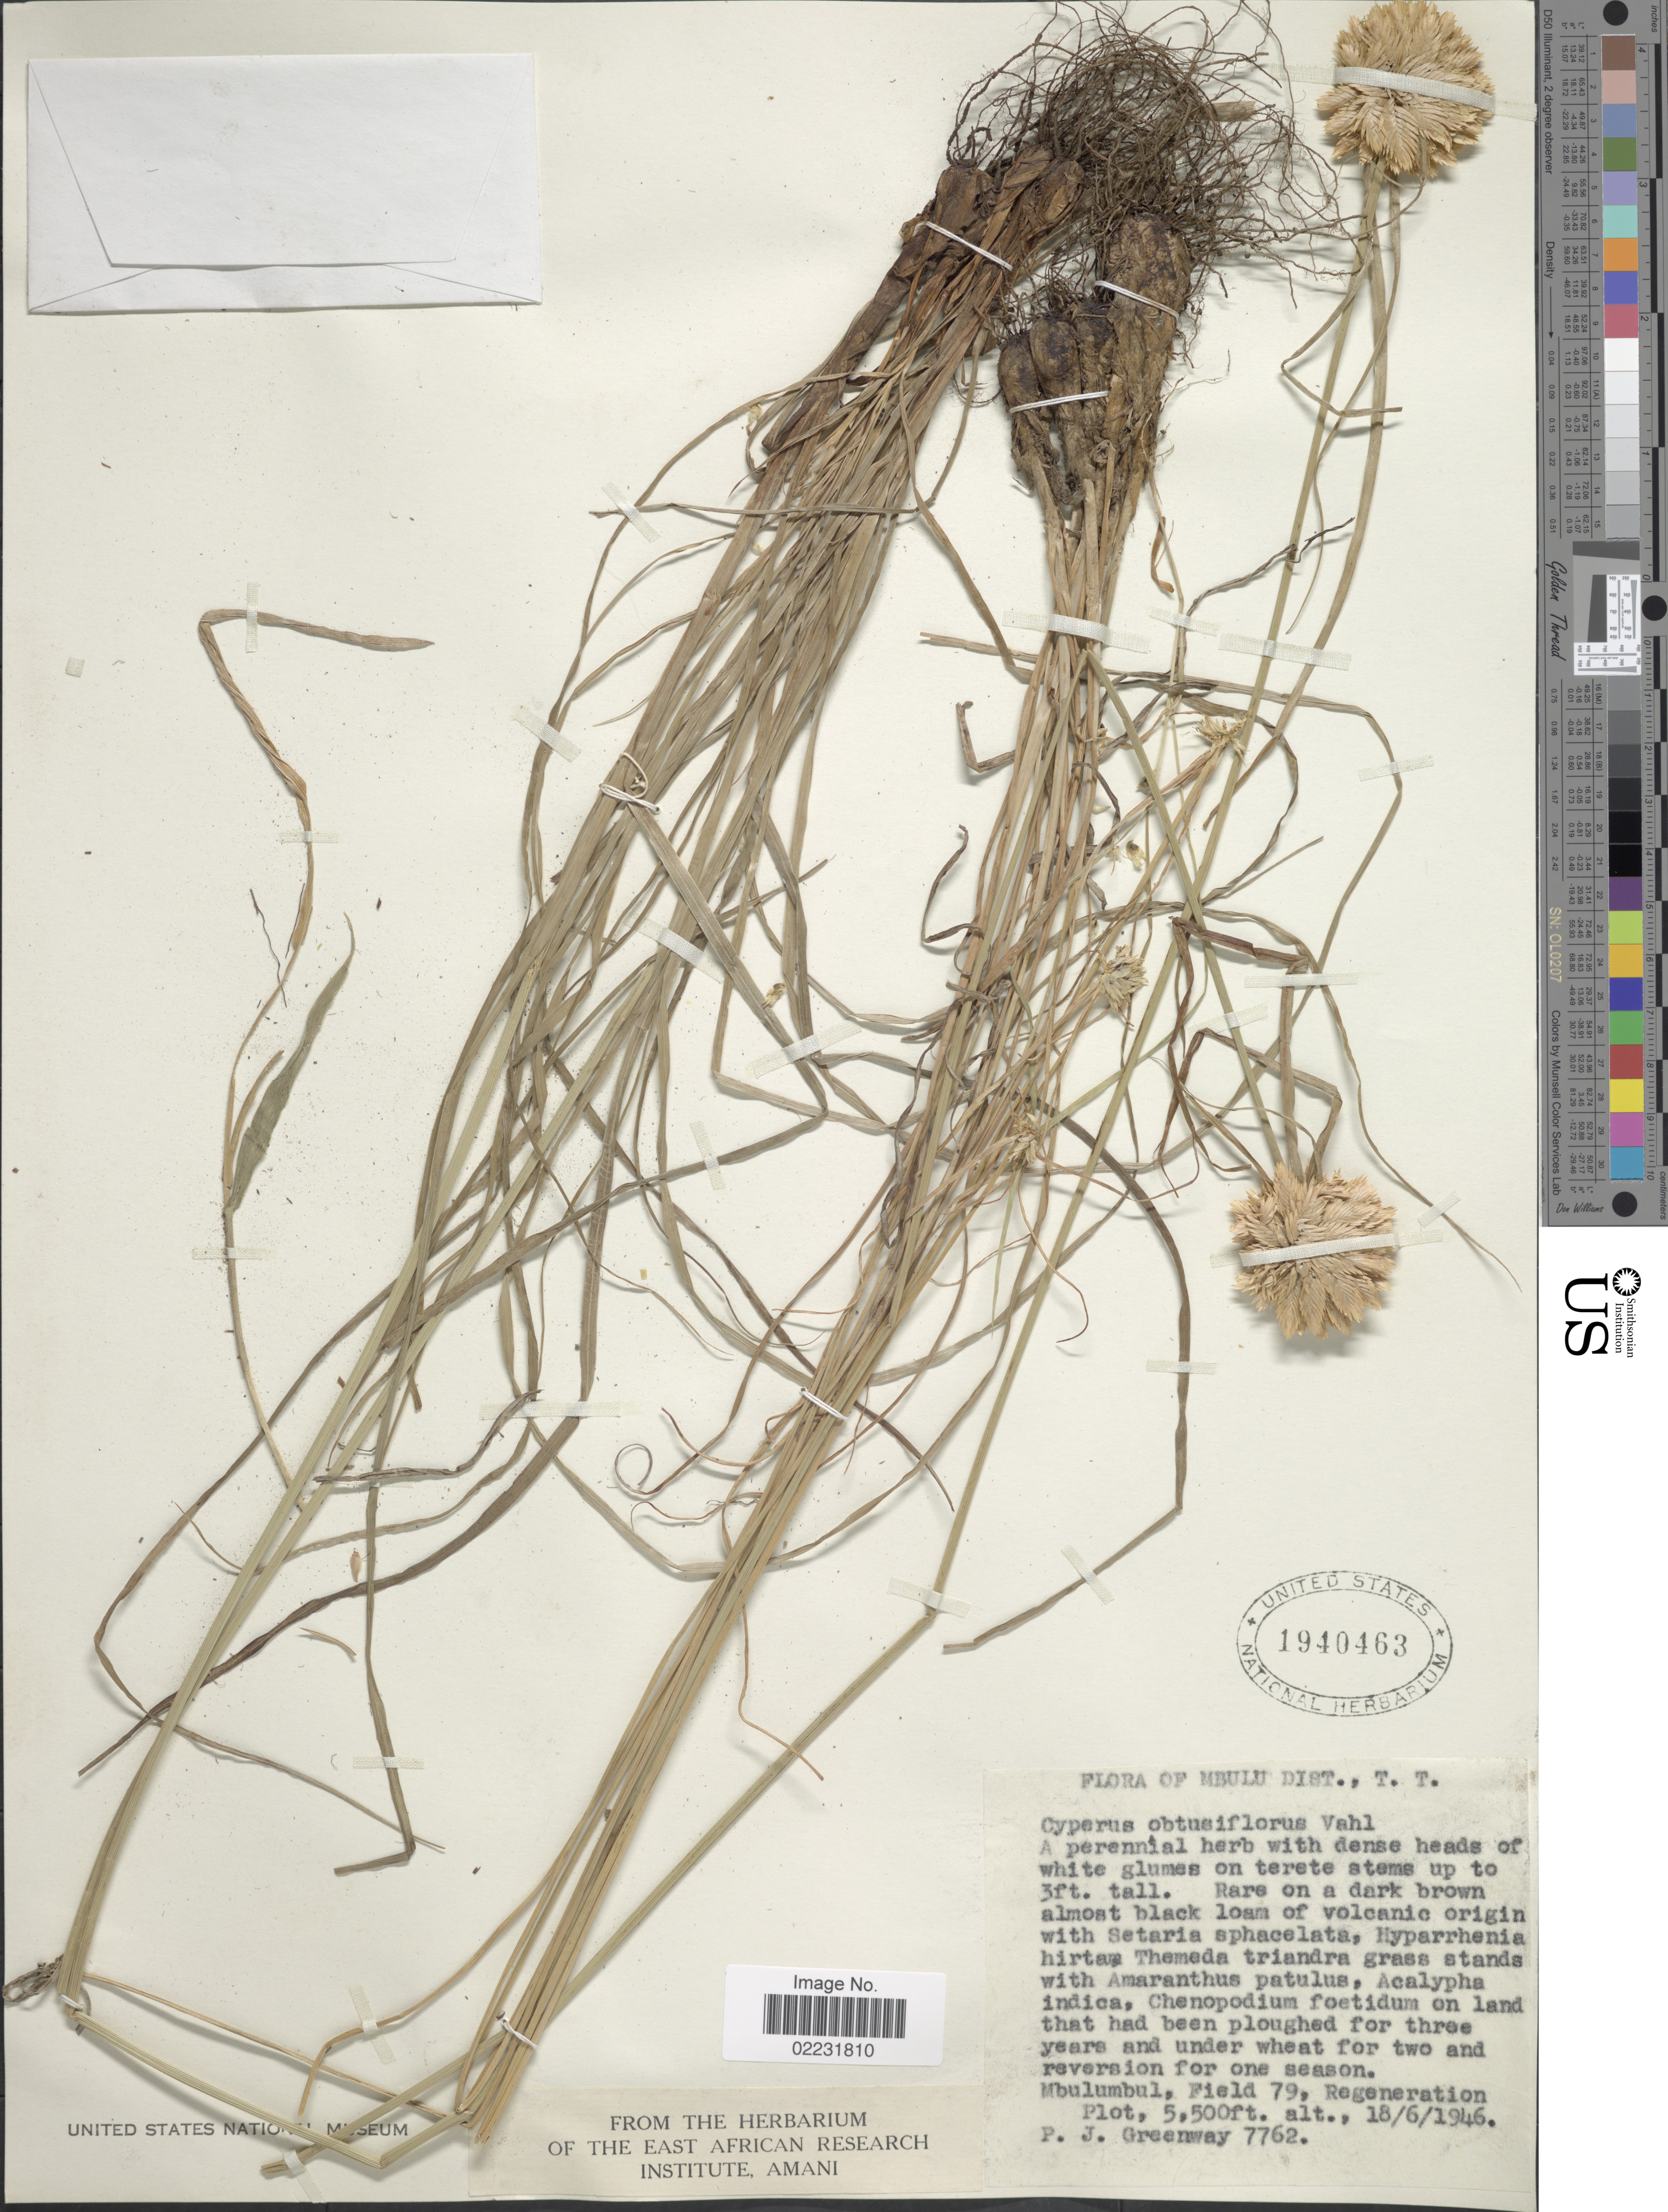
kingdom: Plantae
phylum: Tracheophyta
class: Liliopsida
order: Poales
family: Cyperaceae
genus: Cyperus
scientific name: Cyperus obtusiflorus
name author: Vahl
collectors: P. J. Greenway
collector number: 7762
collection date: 1946-06-18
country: Tanzania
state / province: Manyara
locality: Mbulu Dist., T, T., Mbulumbul, Field 79, Regeneration Plot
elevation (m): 1676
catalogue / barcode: US 1940463